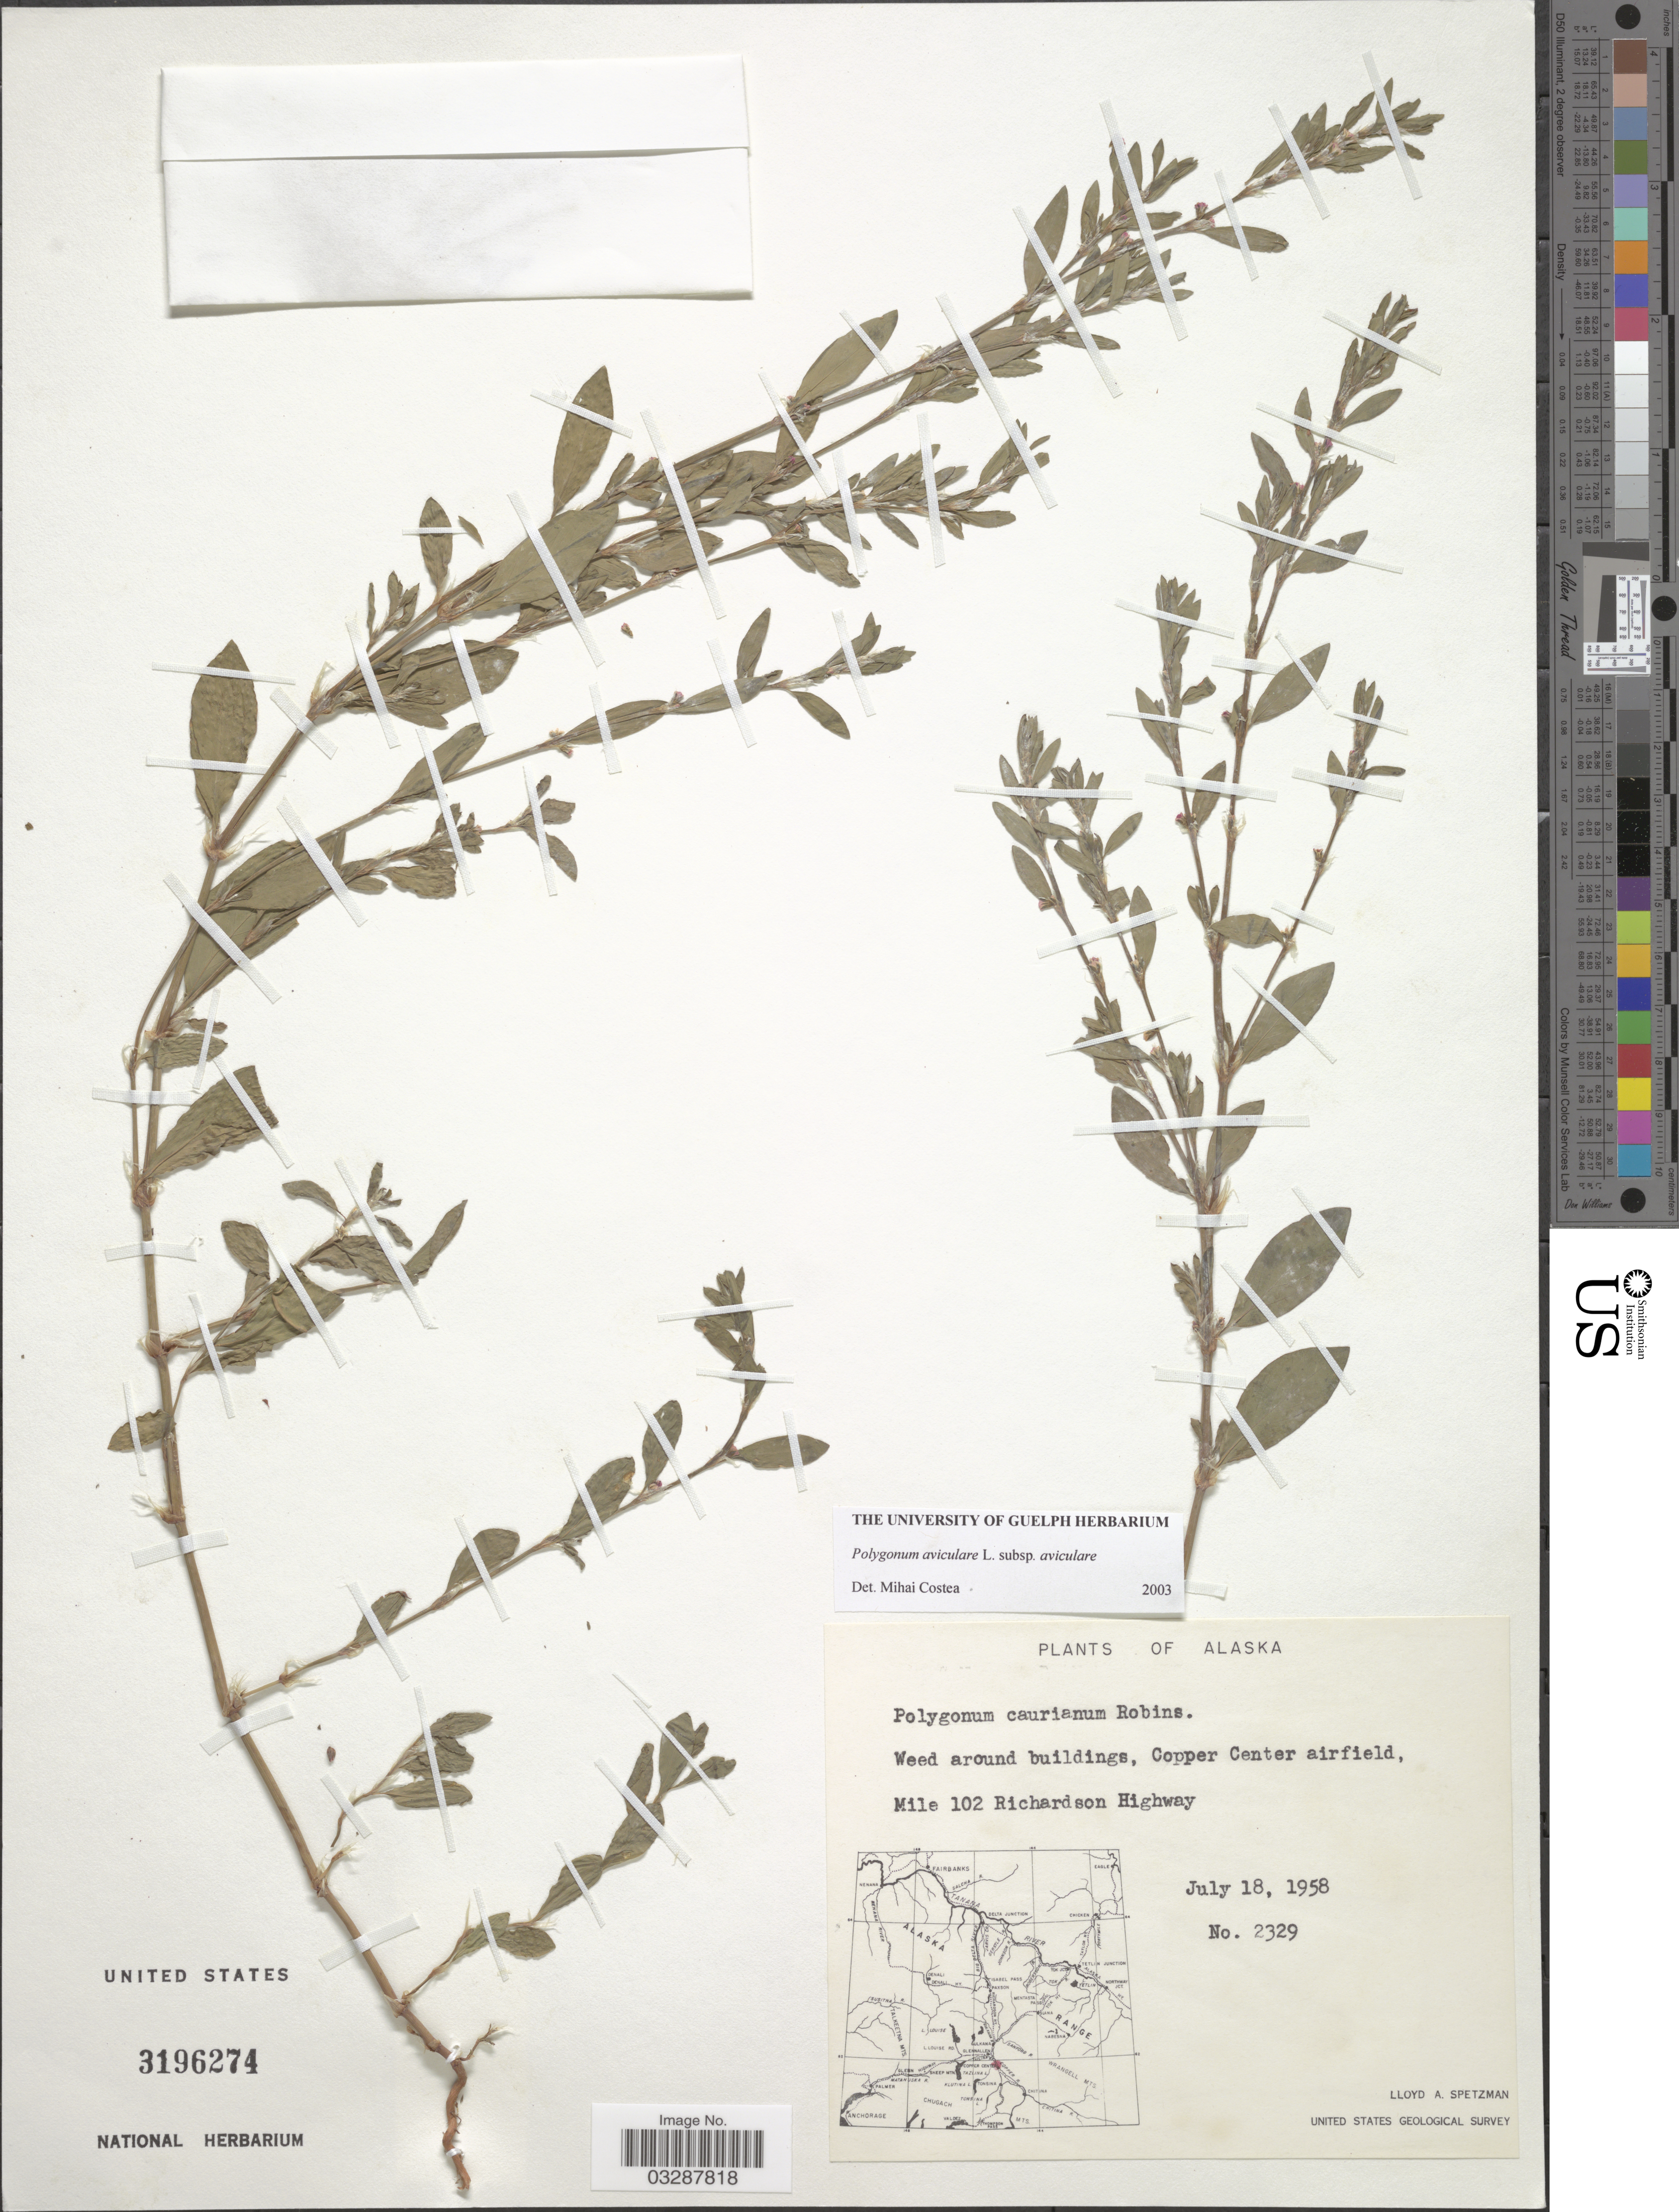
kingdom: Plantae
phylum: Tracheophyta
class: Magnoliopsida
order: Caryophyllales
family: Polygonaceae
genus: Polygonum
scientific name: Polygonum aviculare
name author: L.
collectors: L. Spetzman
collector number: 2329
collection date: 1958-07-18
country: United States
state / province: Alaska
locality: Weed around buildings, Copper Center airfield, Mile 102 Richardson Highway.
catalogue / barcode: US 3196274